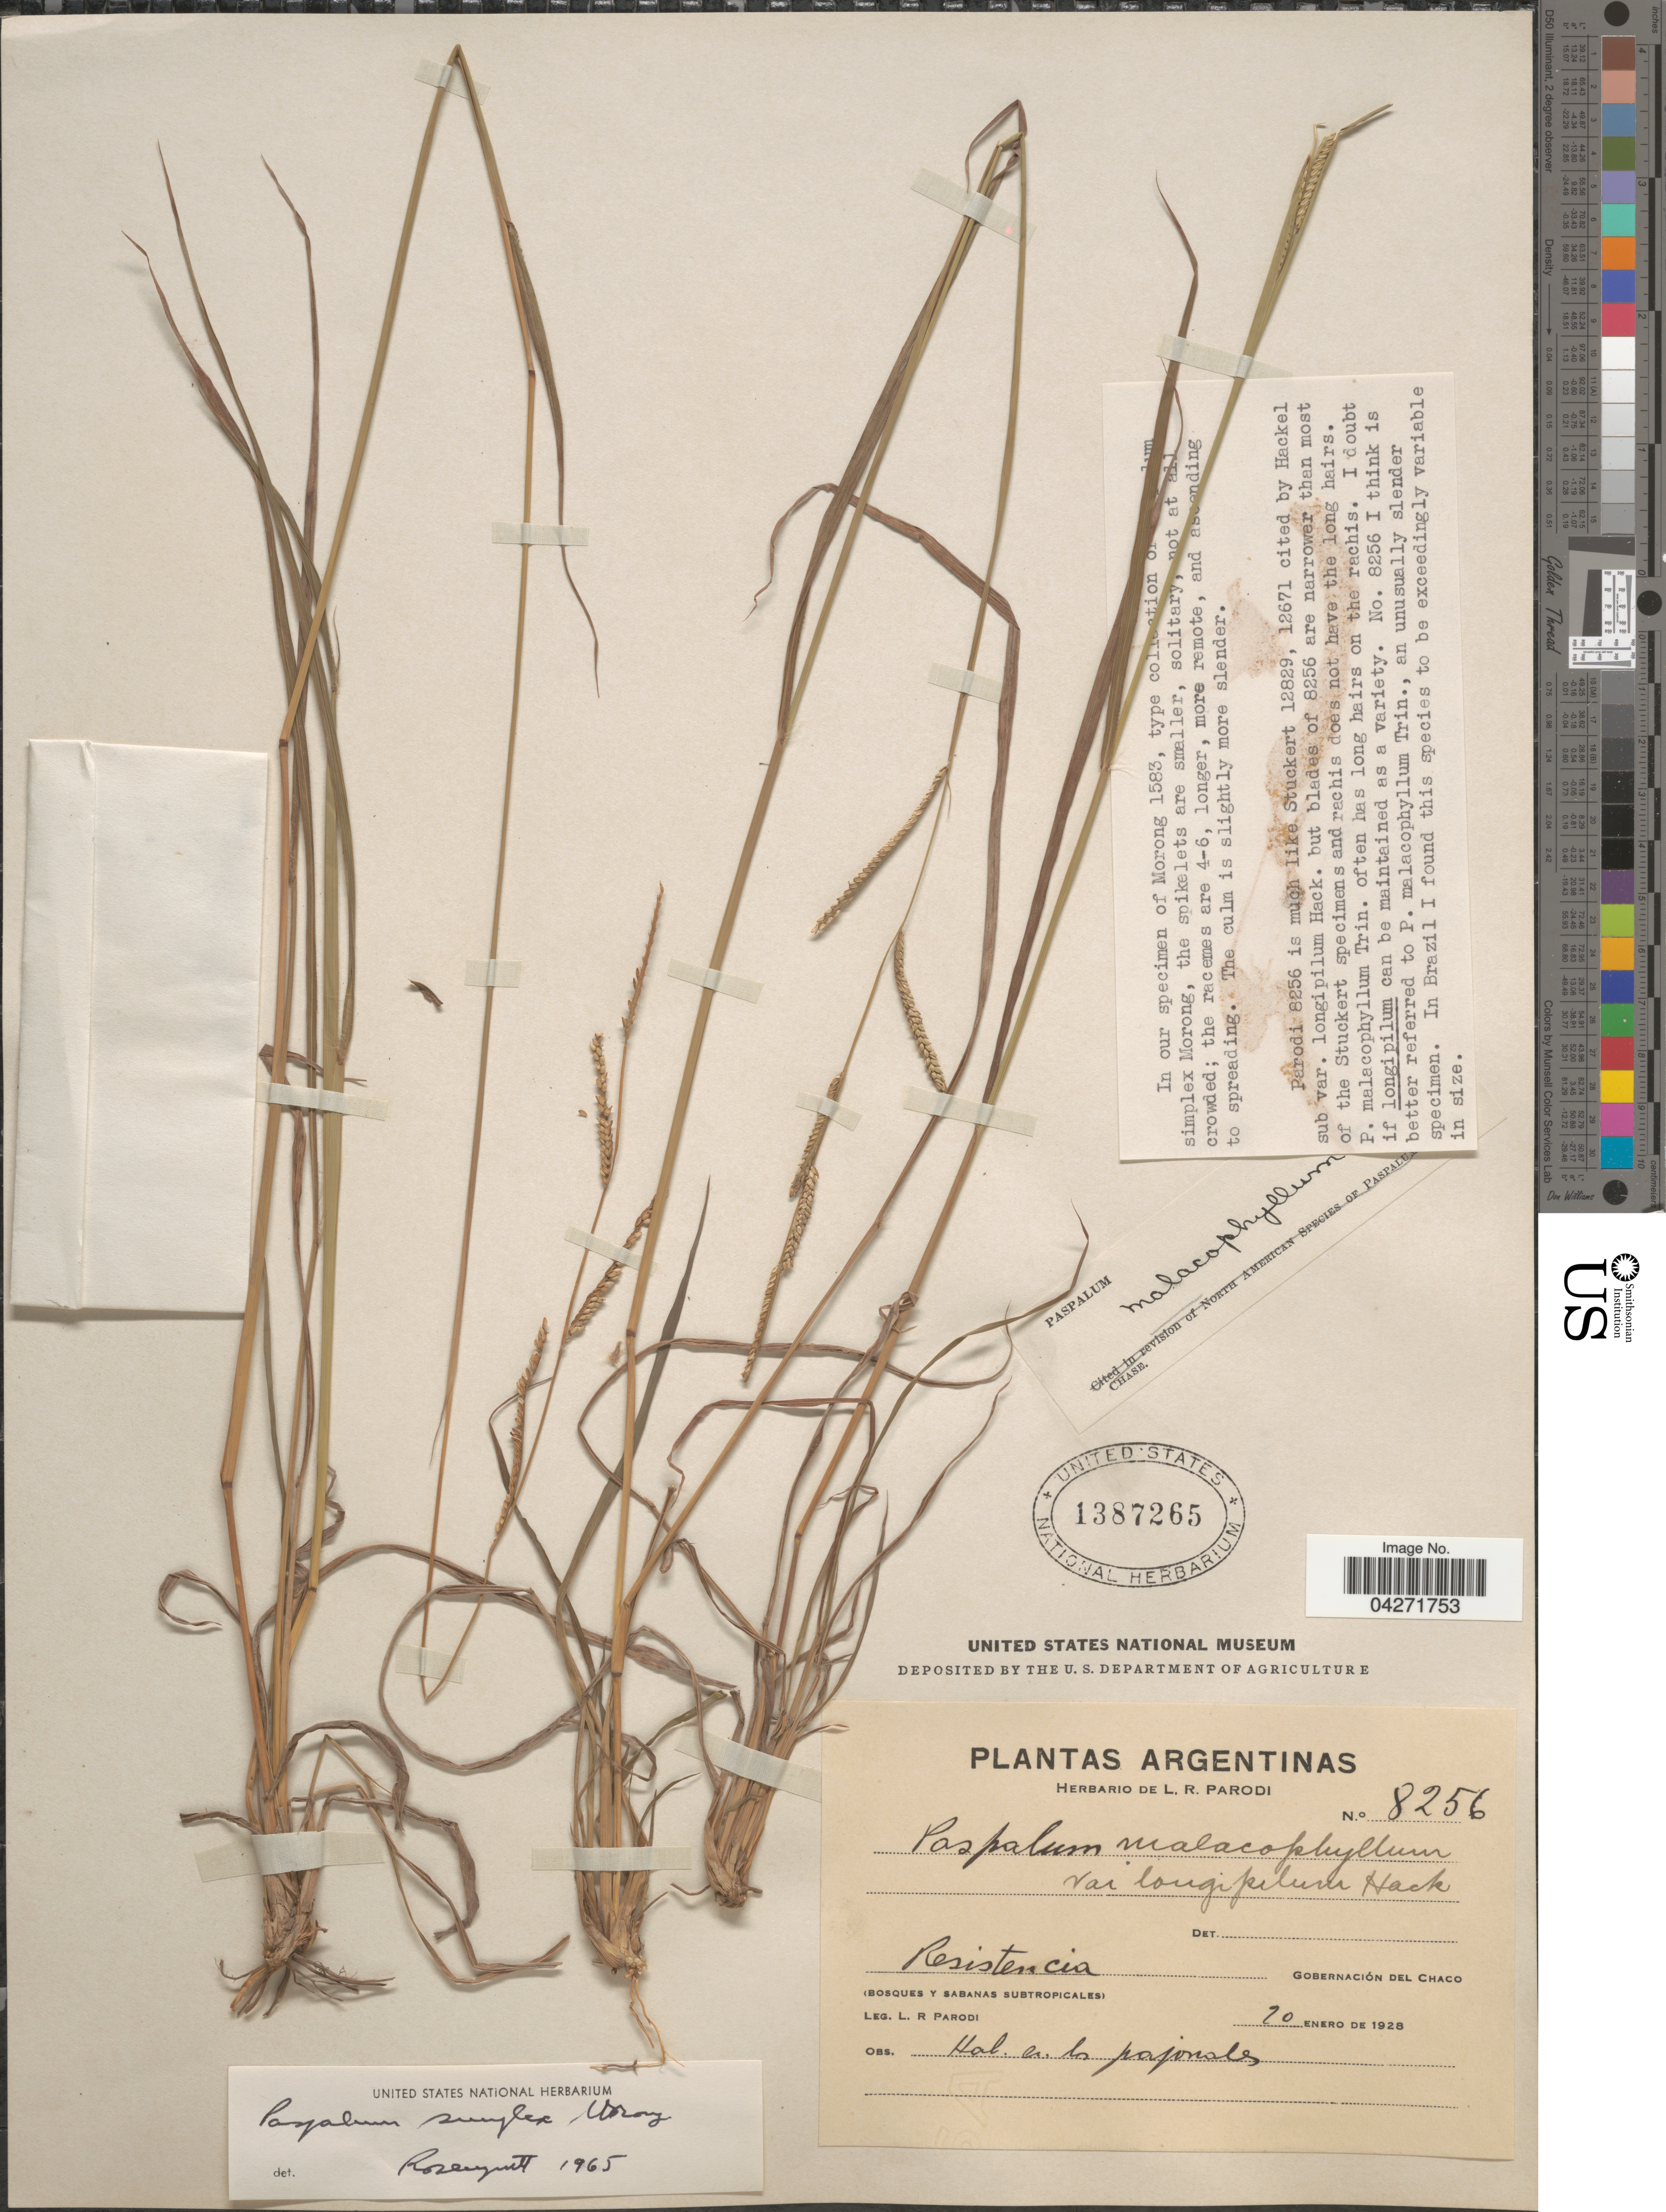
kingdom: Plantae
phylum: Tracheophyta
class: Liliopsida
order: Poales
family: Poaceae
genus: Paspalum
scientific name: Paspalum malacophyllum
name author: Trin.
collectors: L. R. Parodi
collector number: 8256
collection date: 1928-01-20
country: Argentina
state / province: Chaco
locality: Resistencia. Gobernación Del Chaco.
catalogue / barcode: US 1387265